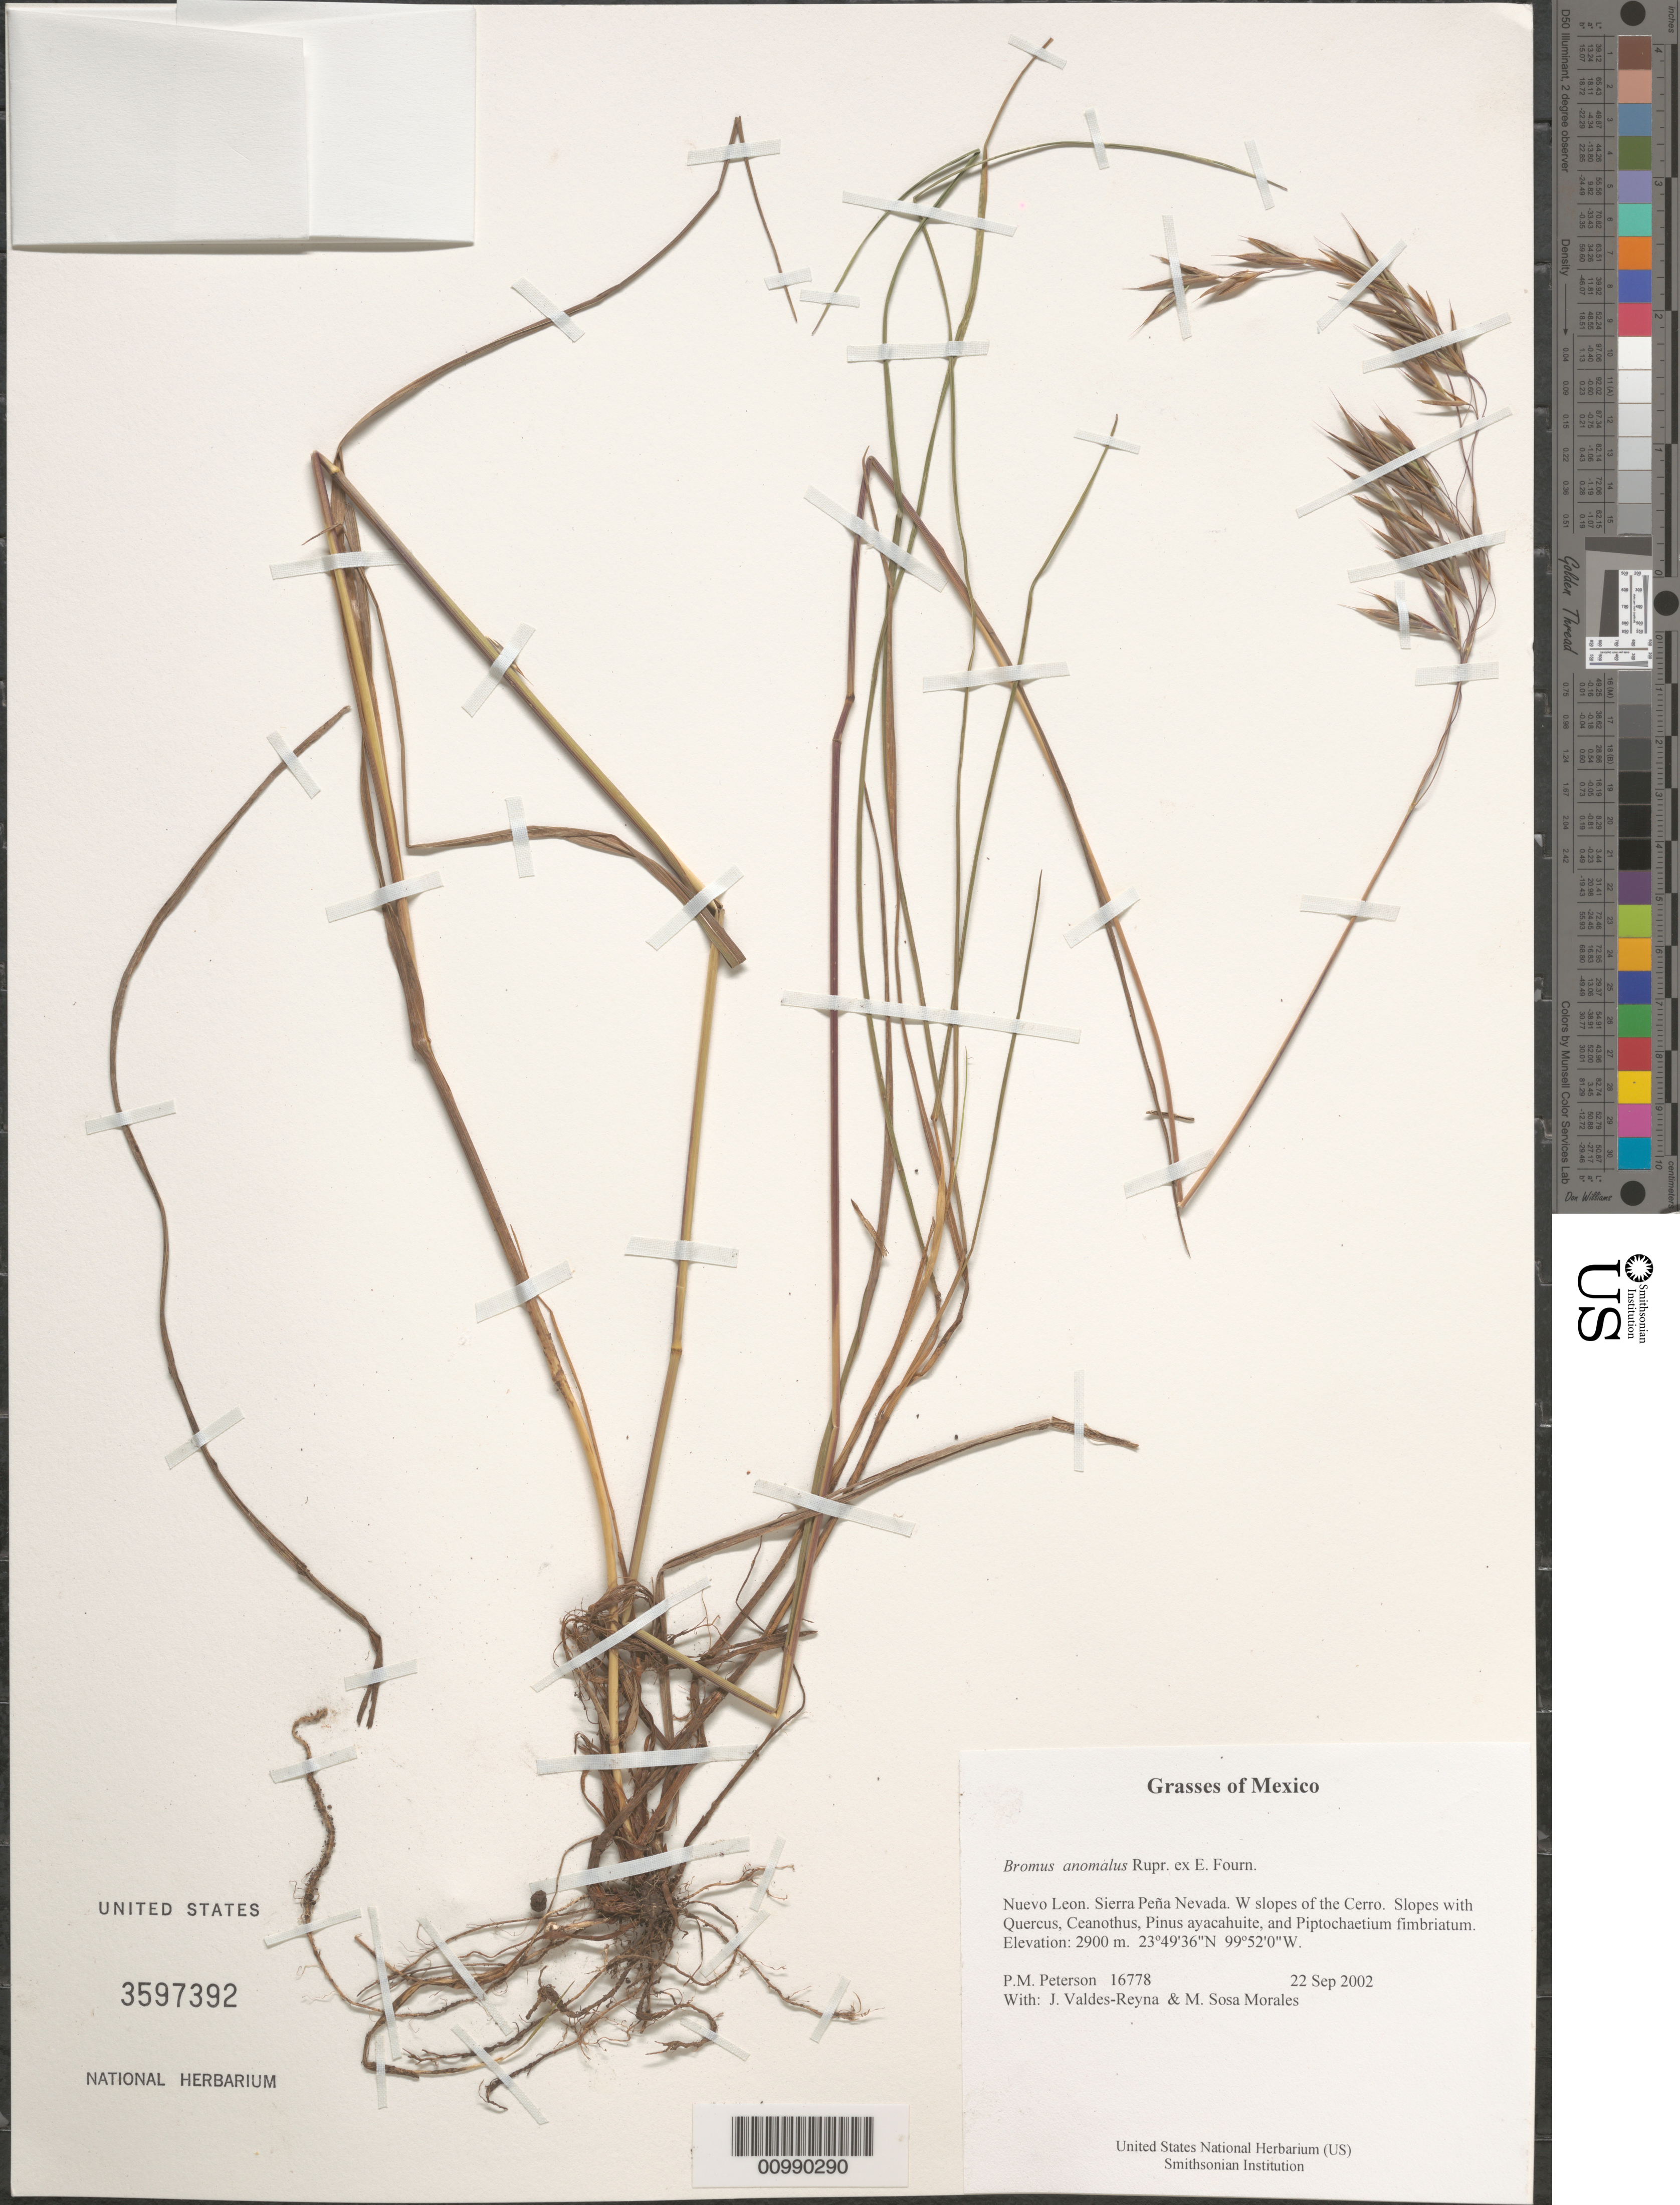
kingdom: Plantae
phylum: Tracheophyta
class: Liliopsida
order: Poales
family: Poaceae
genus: Bromus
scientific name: Bromus anomalus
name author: Rupr. ex E. Fourn.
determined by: Saarela, J. M., (CAN), Canadian Museum of Nature (CANADA)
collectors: P. M. Peterson, J. Valdés-Reyna & M. Sosa Morales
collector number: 16778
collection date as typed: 22 Sep 2002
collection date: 2002-09-22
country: Mexico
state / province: Nuevo León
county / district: Sierra Peña Nevada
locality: W slopes of the Cerro. Slopes with Quercus, Ceanothus, Pinus ayacahuite, and Piptochaetium fimbriatum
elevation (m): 2900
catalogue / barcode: US 3597392